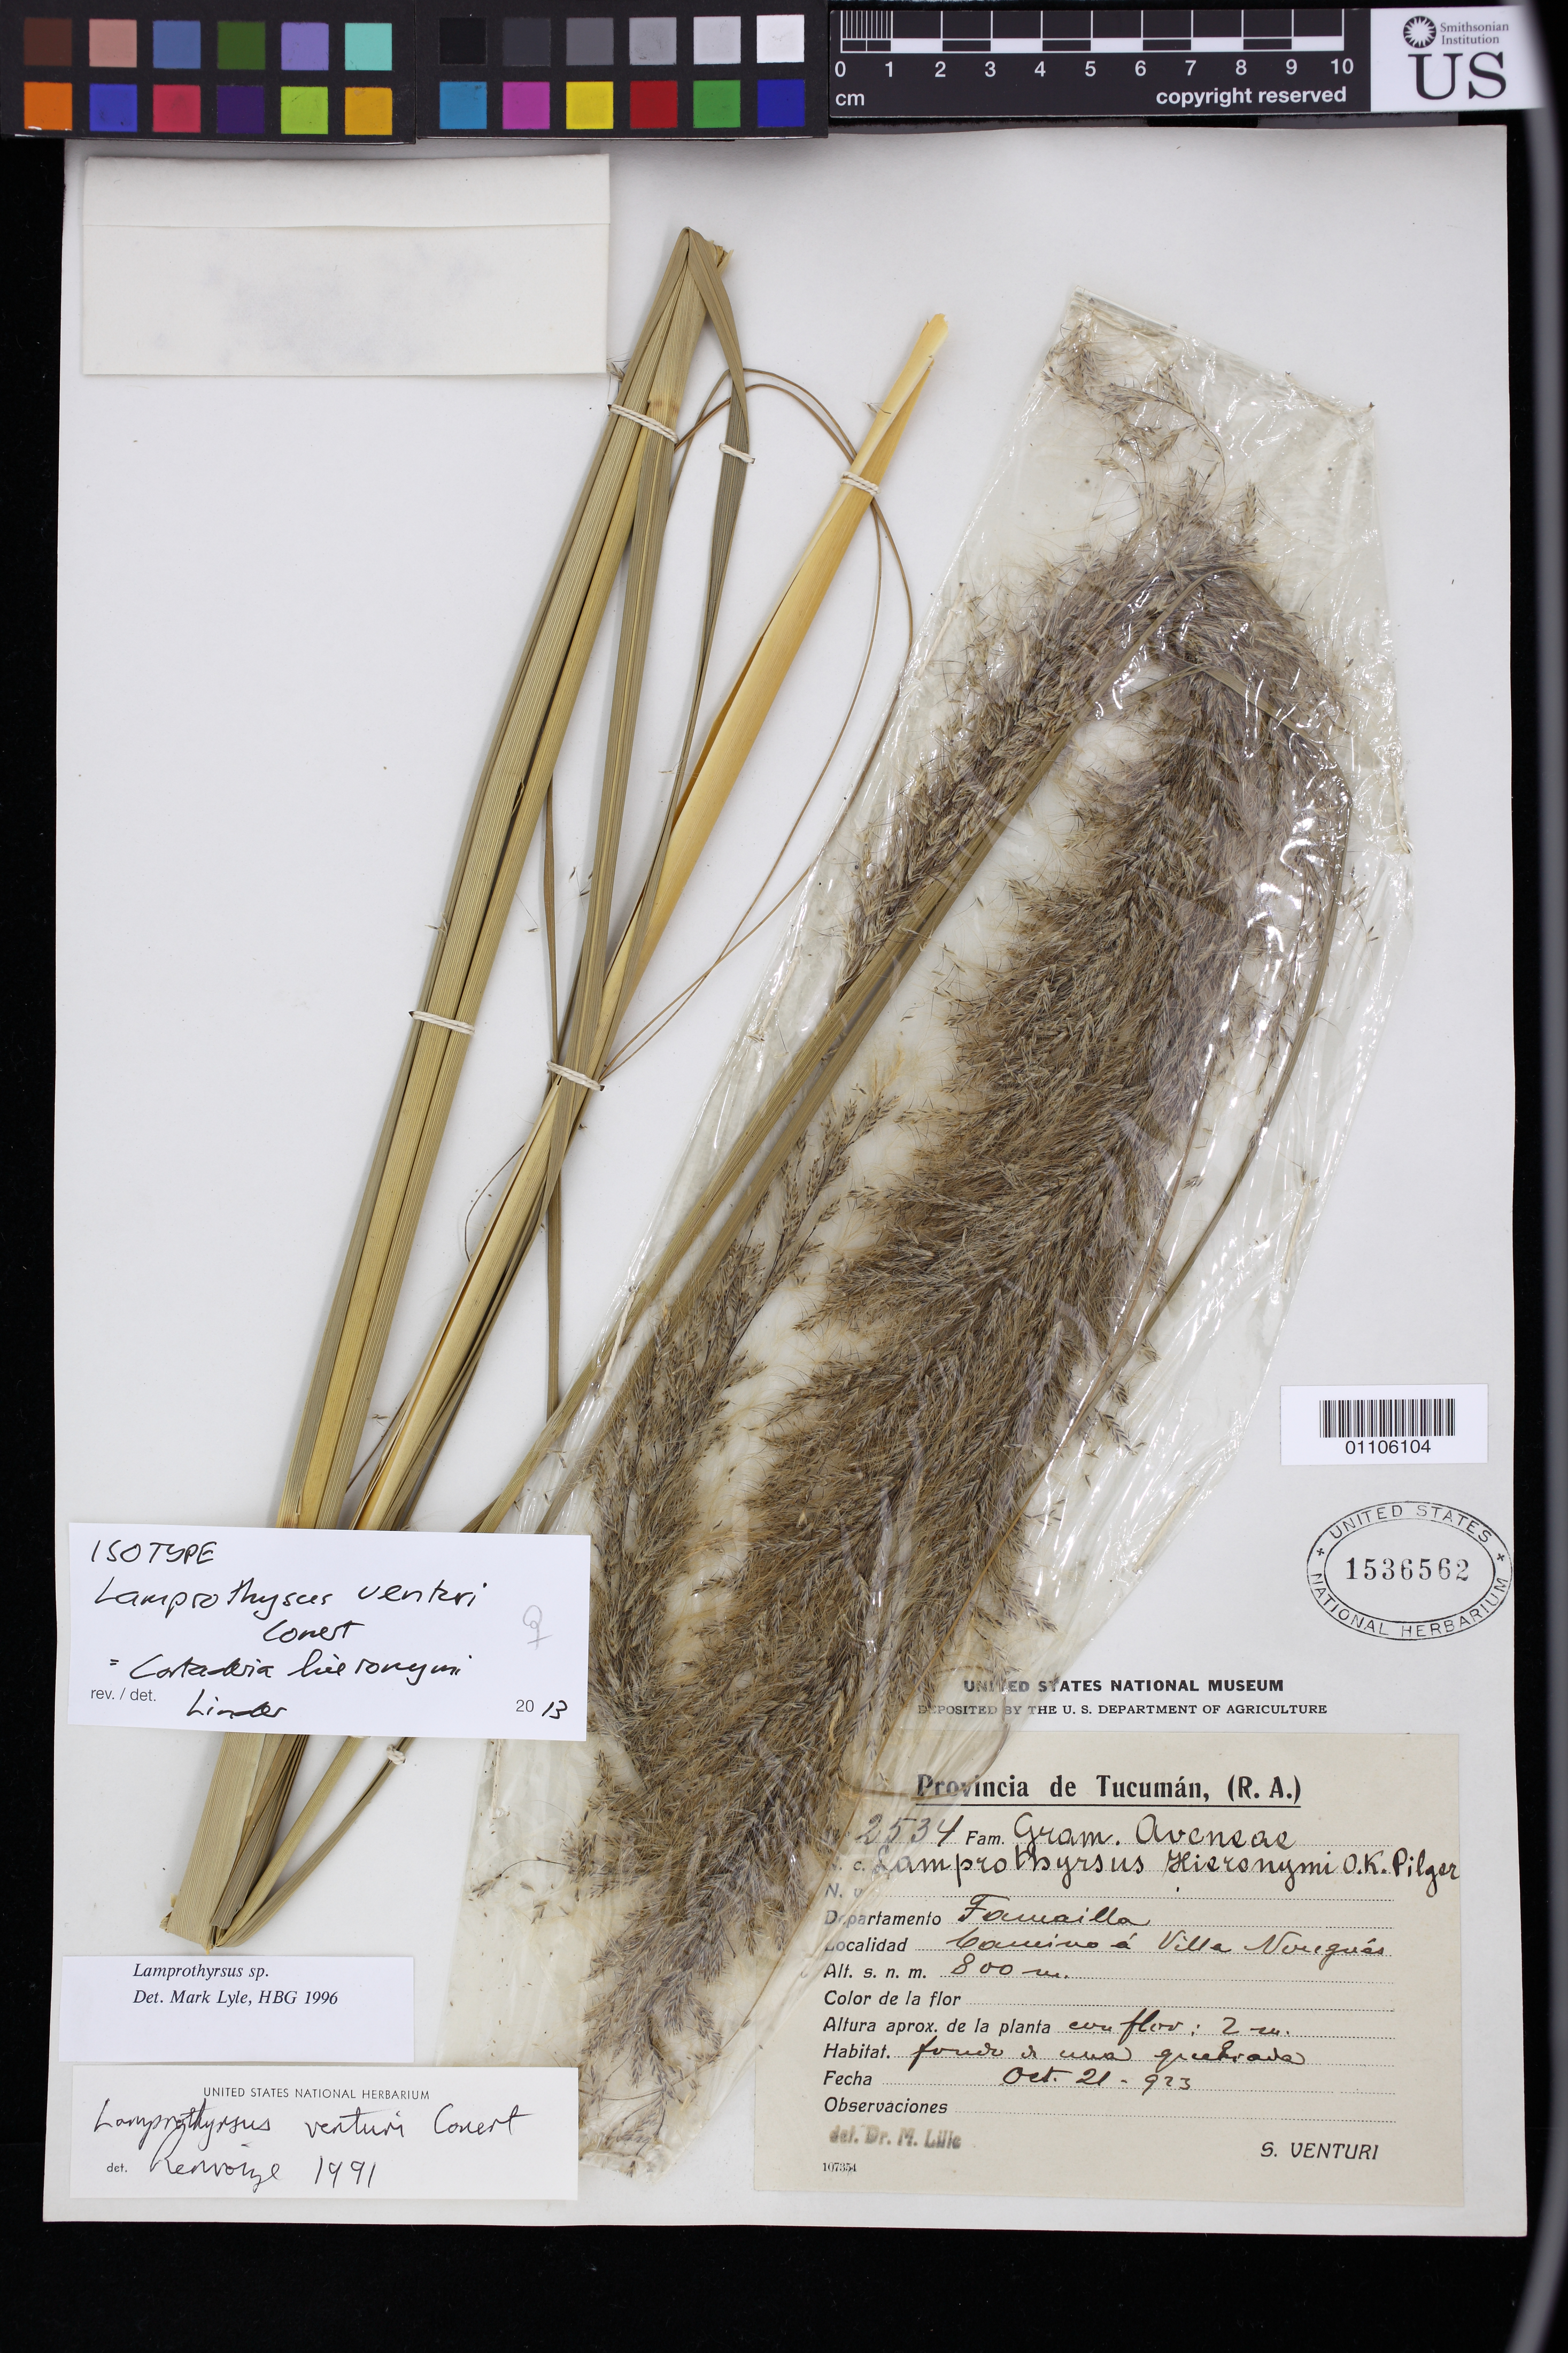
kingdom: Plantae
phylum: Tracheophyta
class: Liliopsida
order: Poales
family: Poaceae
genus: Lamprothyrsus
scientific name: Lamprothyrsus venturii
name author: Conert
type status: Isotype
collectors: S. Venturi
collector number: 2534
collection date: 1923-10-21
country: Argentina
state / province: Tucumán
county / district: Famailla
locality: Departamento Famailla, camino á Villa Nouagués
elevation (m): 800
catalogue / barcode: US 1536562